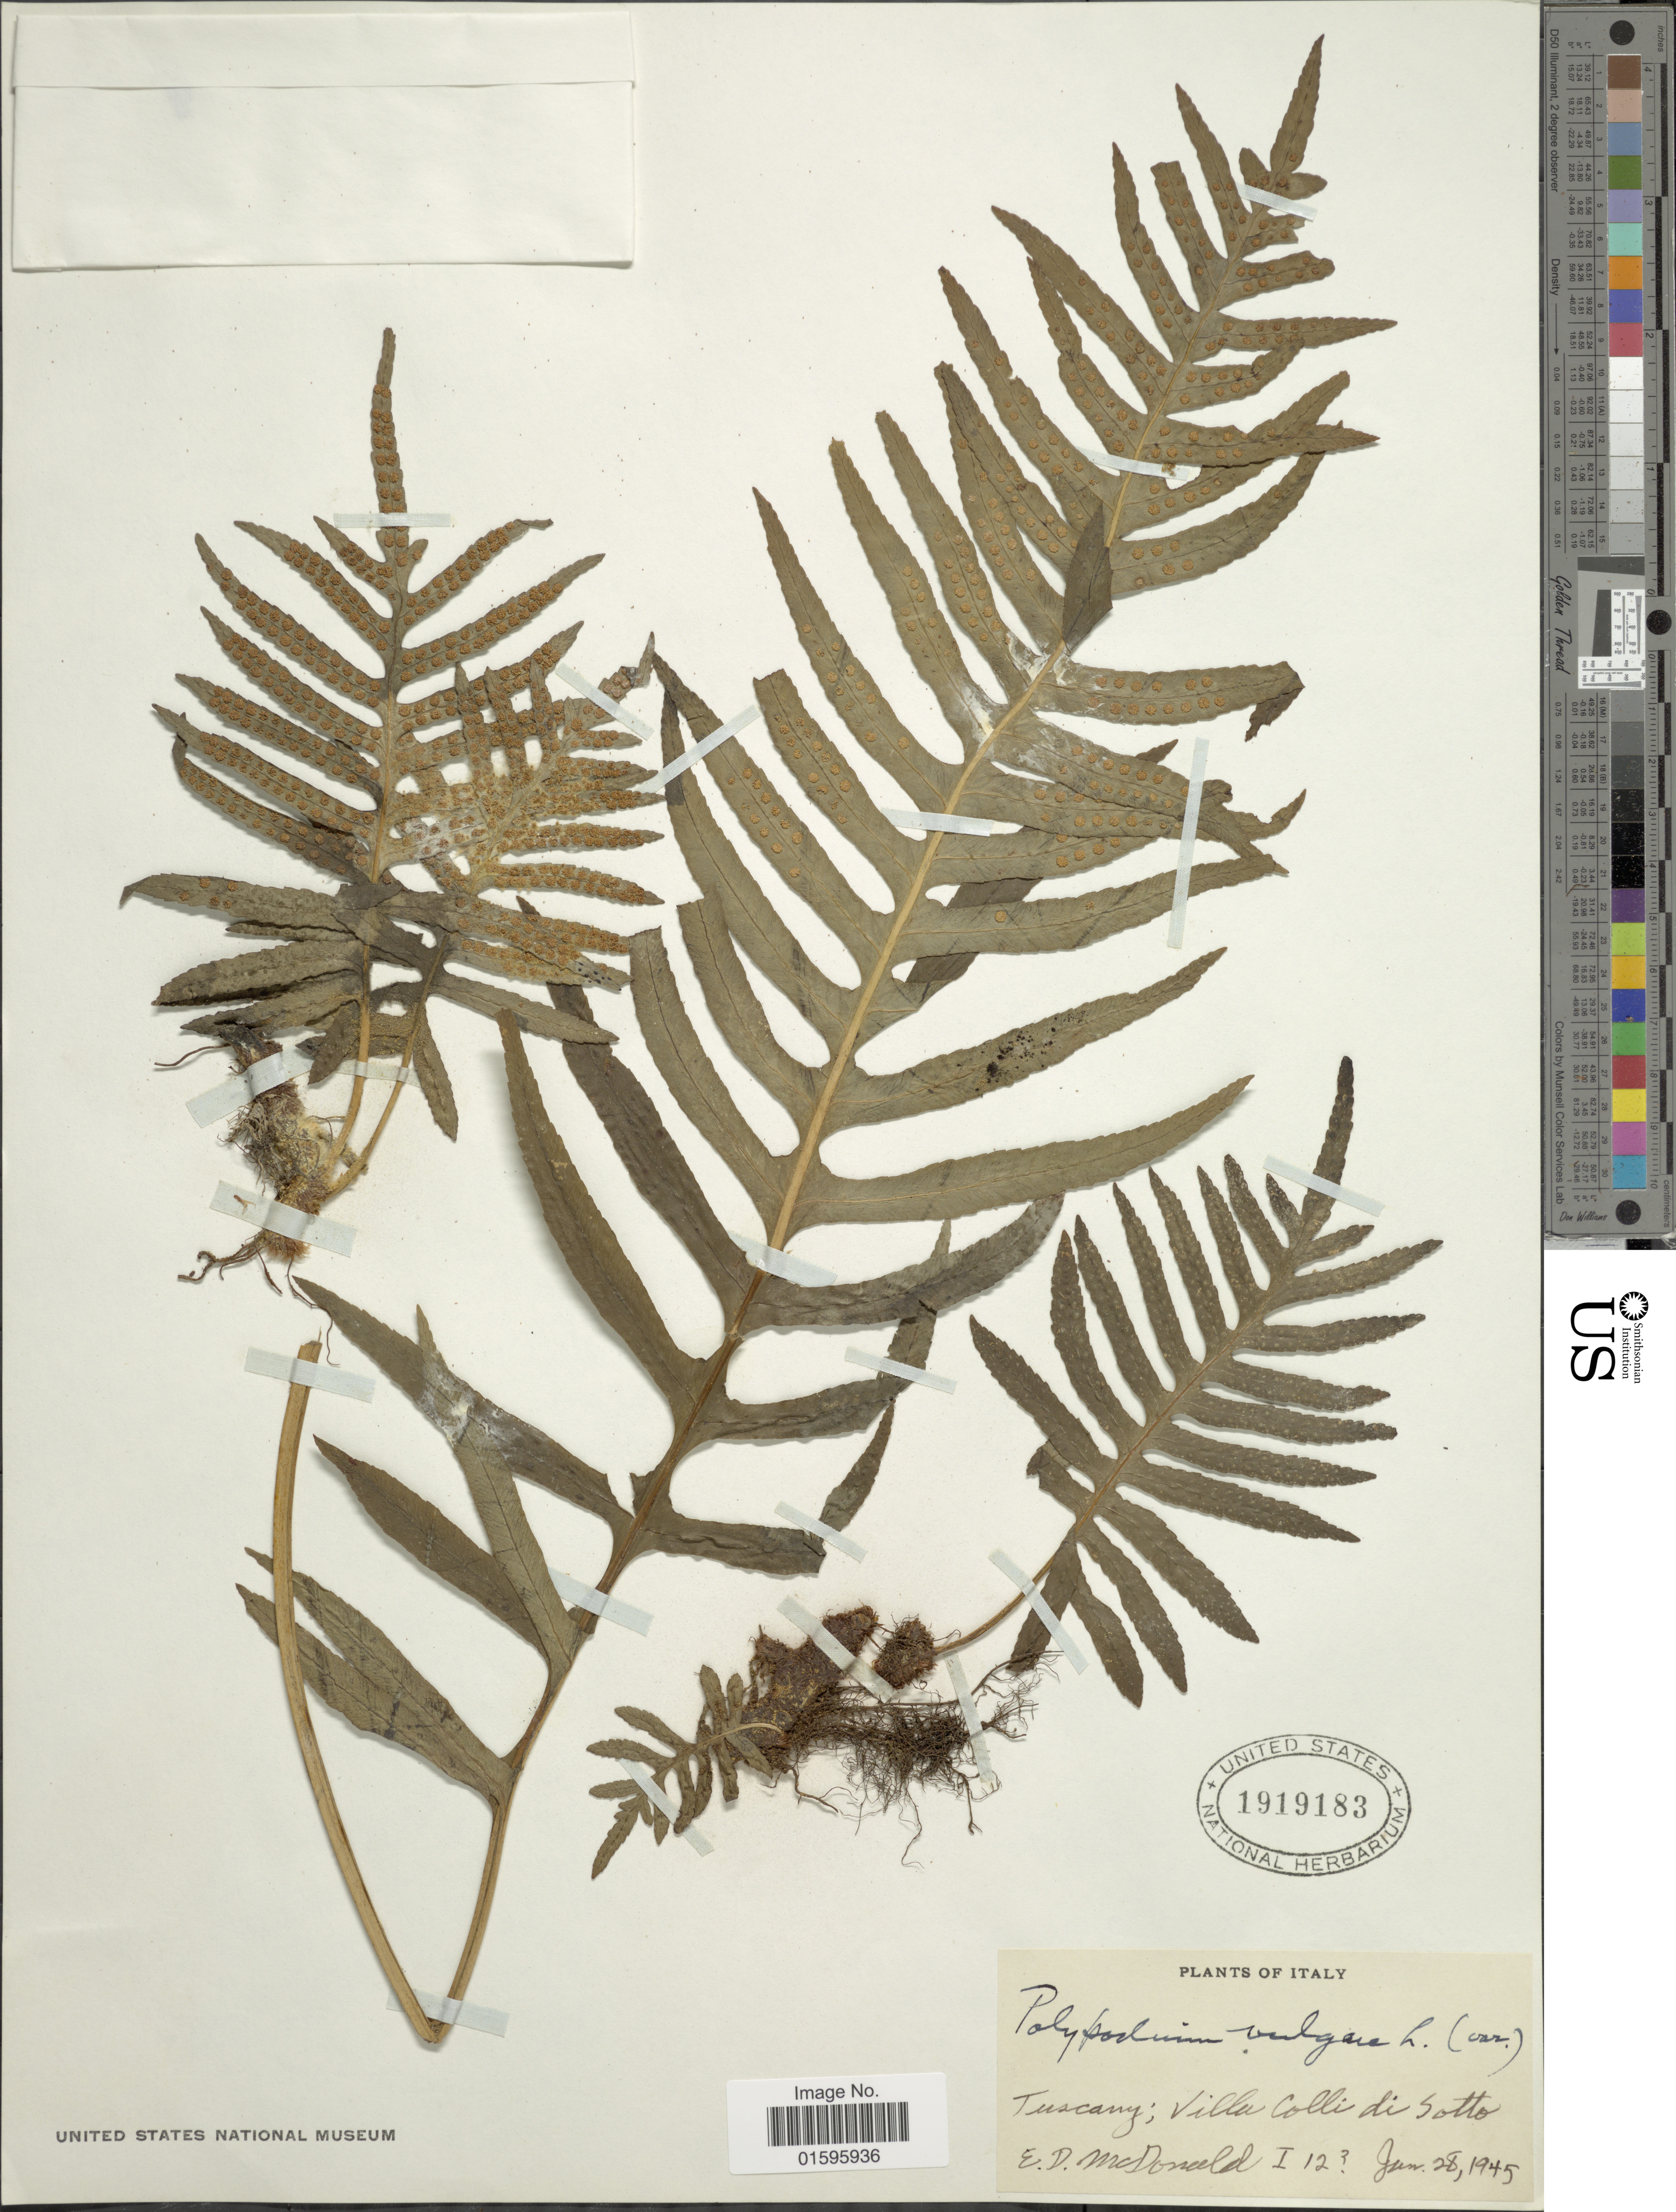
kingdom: Plantae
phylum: Tracheophyta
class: Polypodiopsida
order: Polypodiales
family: Polypodiaceae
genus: Polypodium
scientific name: Polypodium interjectum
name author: Shivas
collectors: E. D. McDonald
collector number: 1/12*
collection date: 1945-01-28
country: Italy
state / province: Tuscany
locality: Tuscany; Villa Colli di Sotto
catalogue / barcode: US 1919183